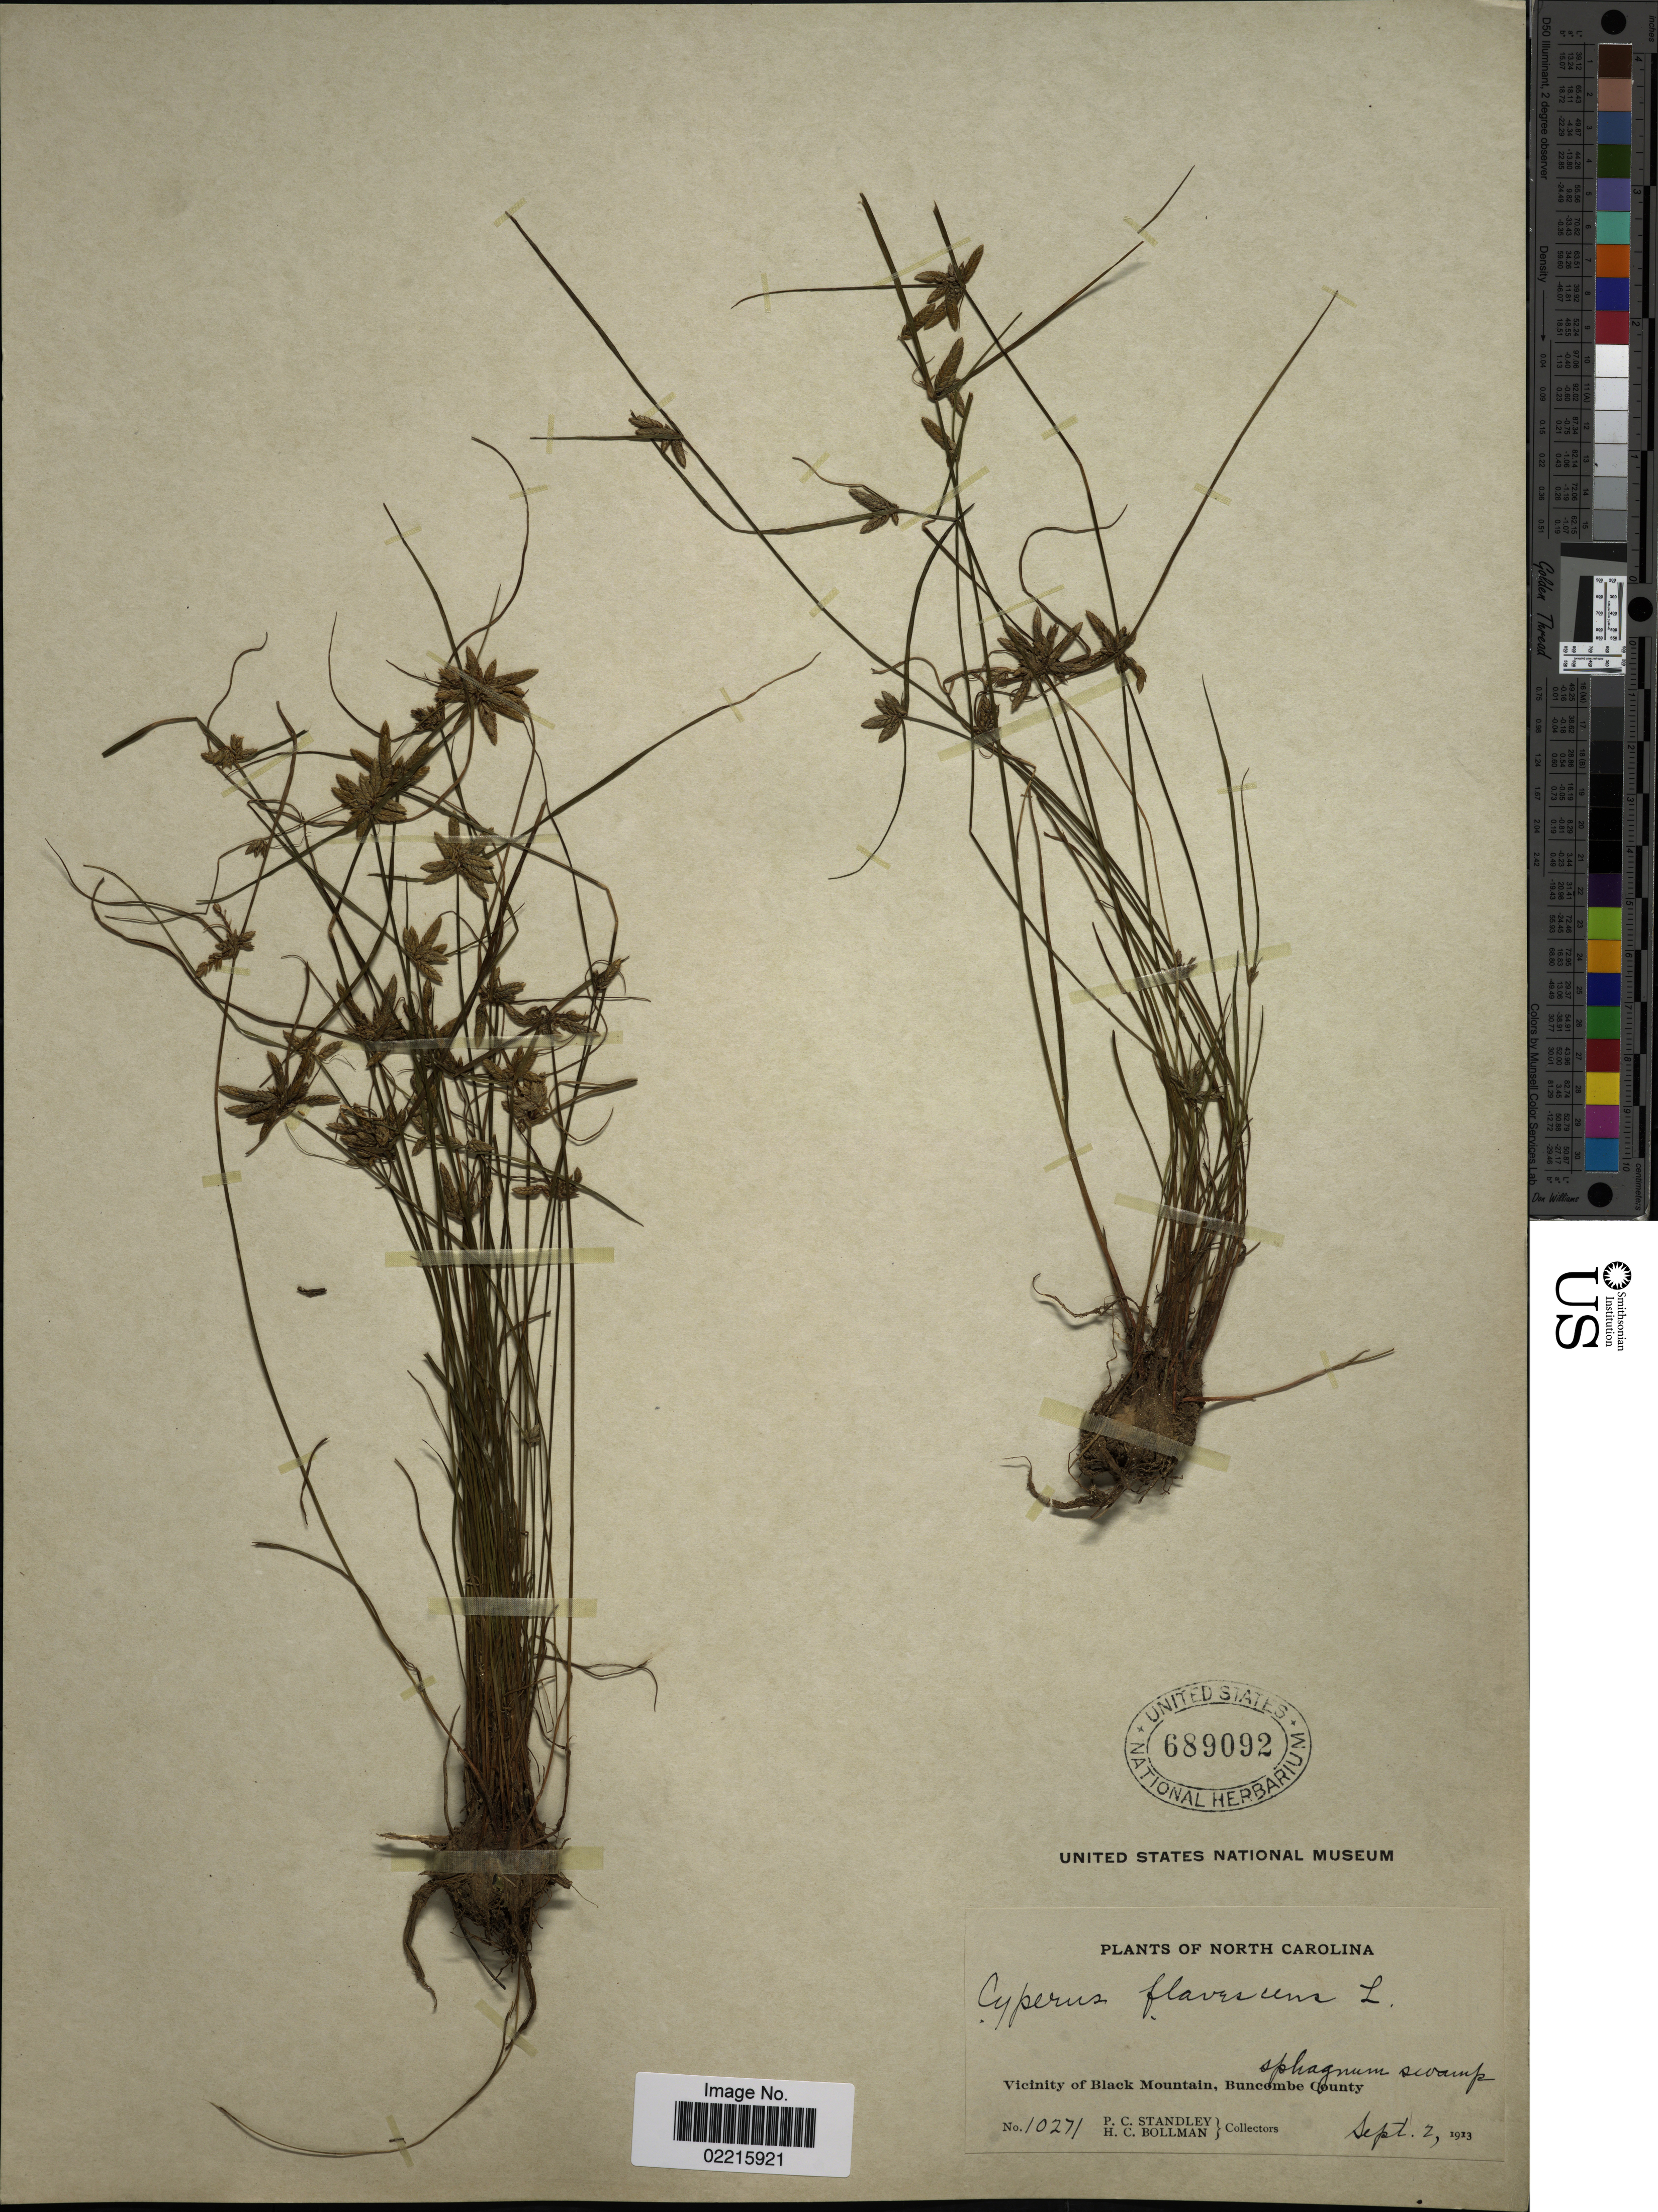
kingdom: Plantae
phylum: Tracheophyta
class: Liliopsida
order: Poales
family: Cyperaceae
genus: Cyperus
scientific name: Cyperus flavescens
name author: L.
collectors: P. C. Standley & H. C. Bollman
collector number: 10271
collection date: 1913-09-02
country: United States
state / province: North Carolina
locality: Vicinity of Black Mountain, Buncombe County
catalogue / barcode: US 689092